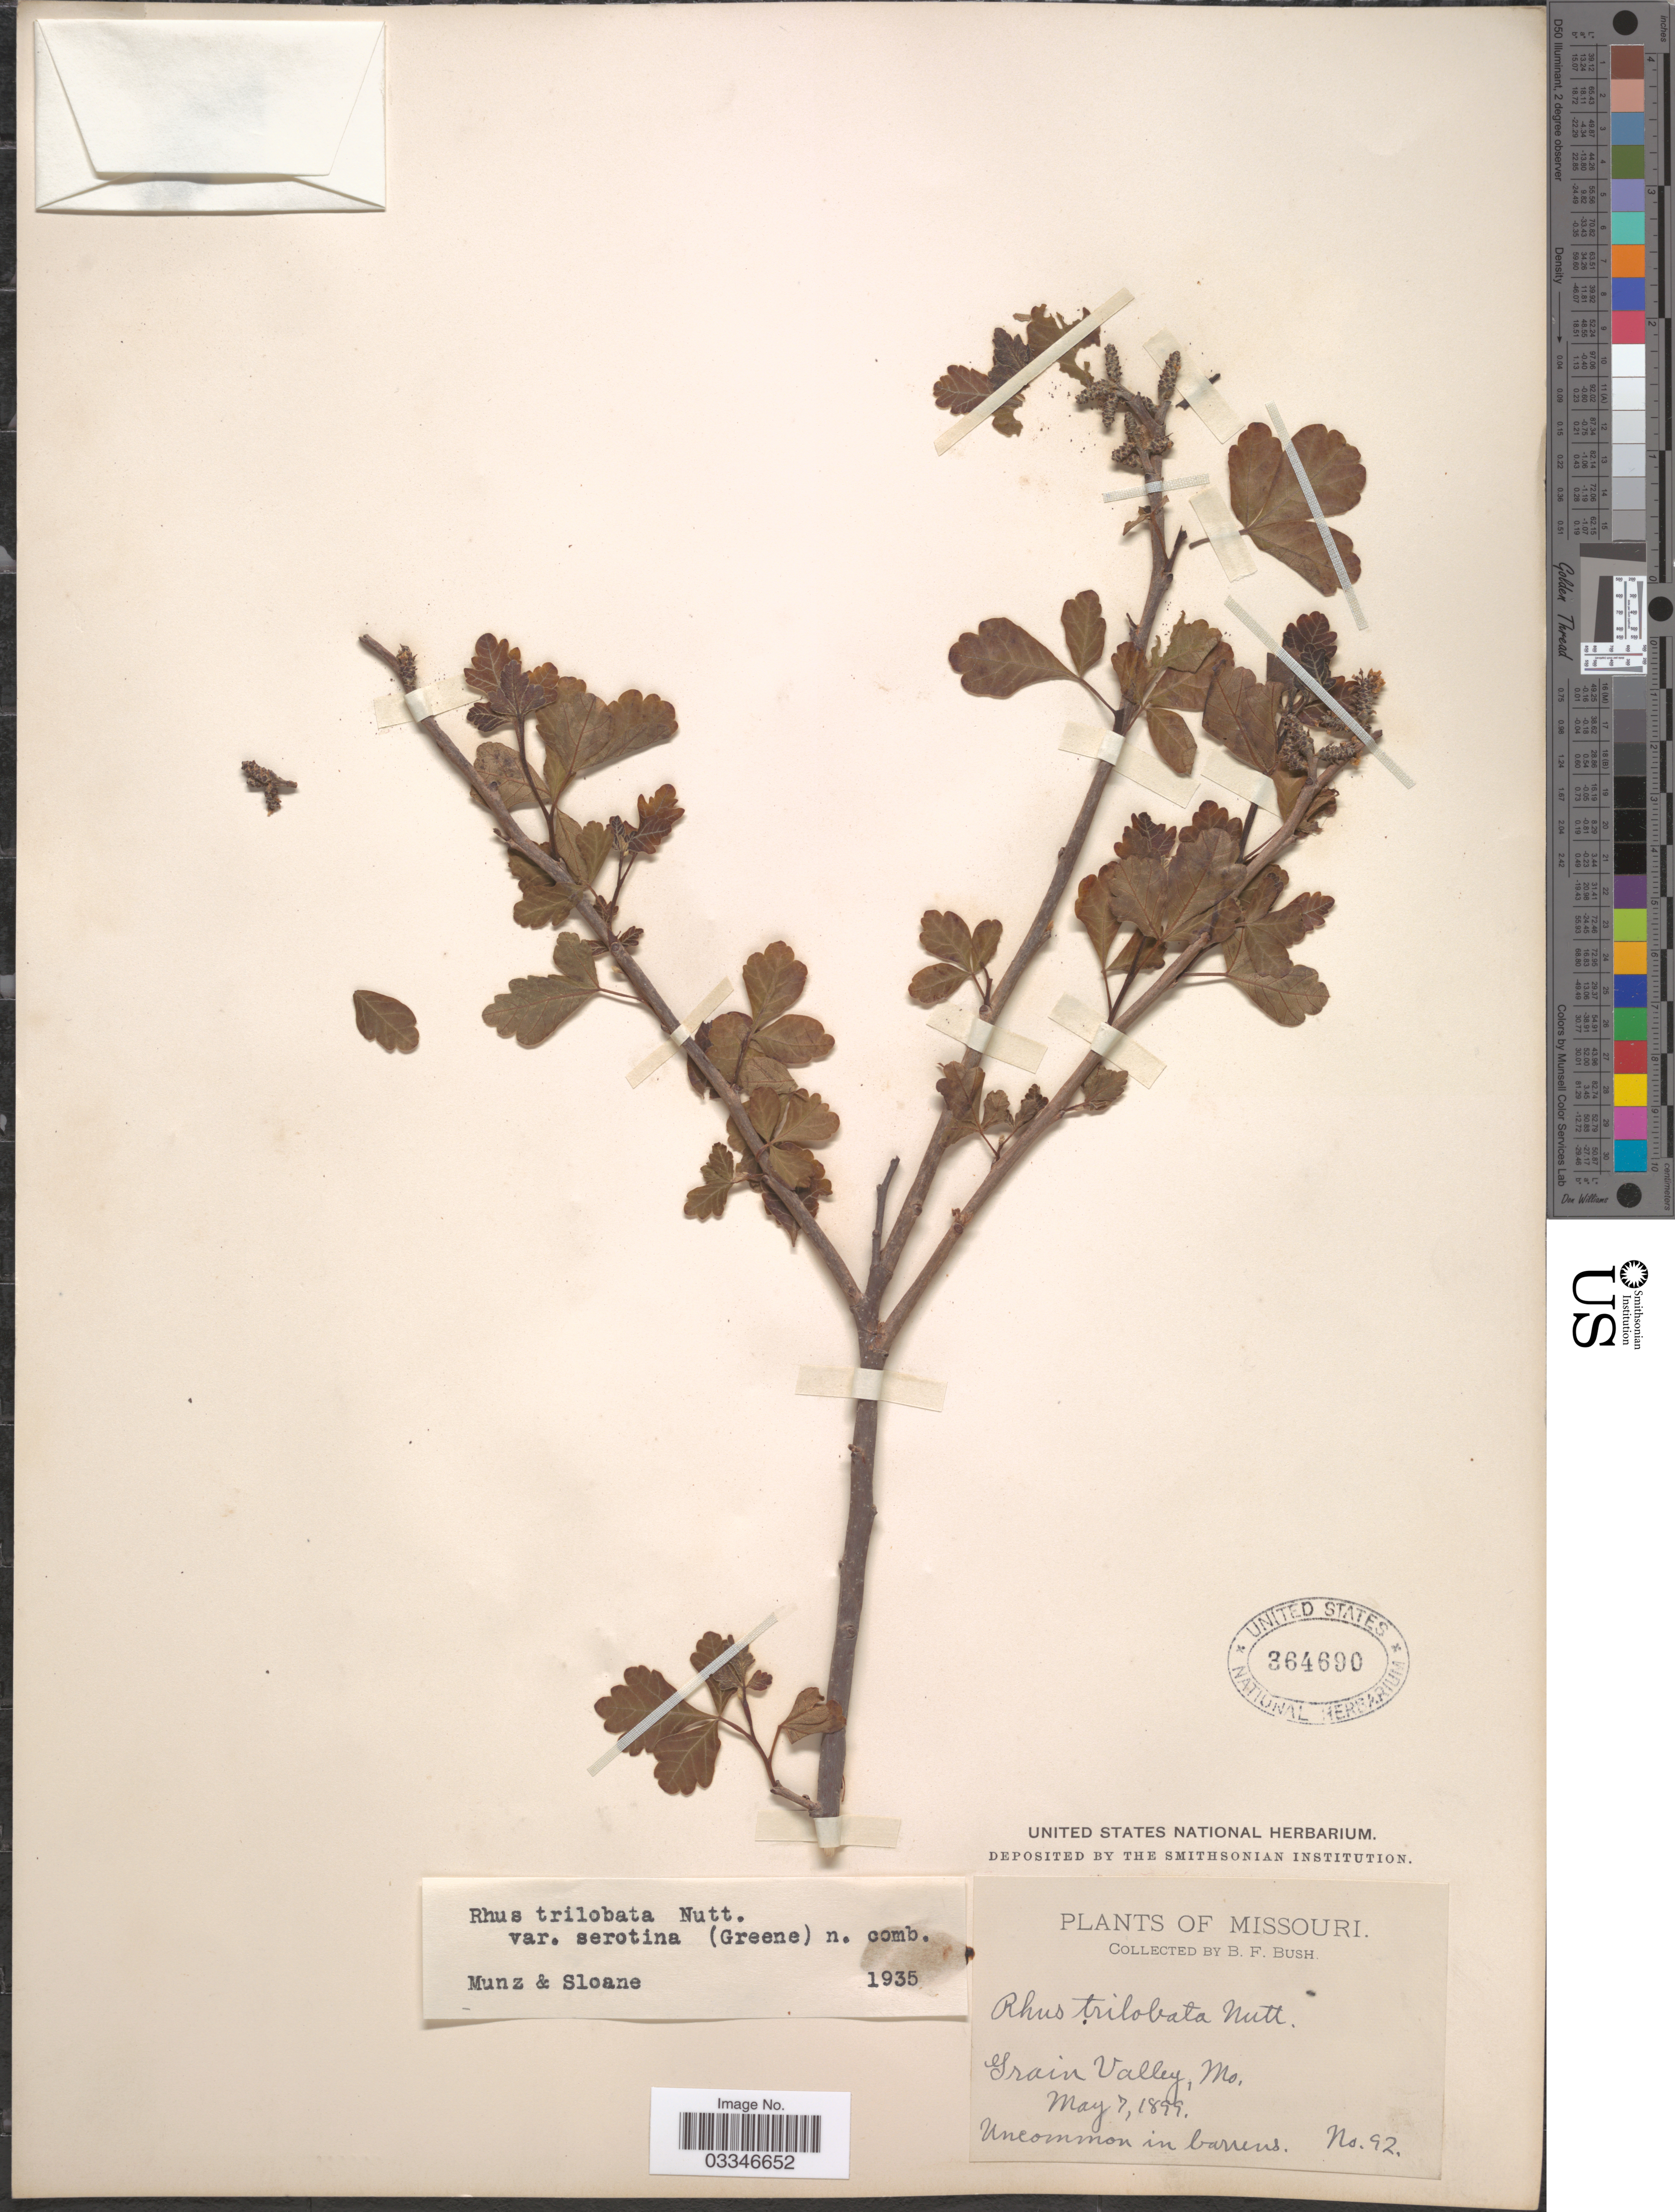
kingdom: Plantae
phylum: Tracheophyta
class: Magnoliopsida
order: Sapindales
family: Anacardiaceae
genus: Rhus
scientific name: Rhus trilobata var. serotina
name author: (Greene) F.A. Barkley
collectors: B. F. Bush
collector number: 92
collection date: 1899-05-07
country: United States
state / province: Missouri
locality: Grain Valley.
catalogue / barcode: US 364690